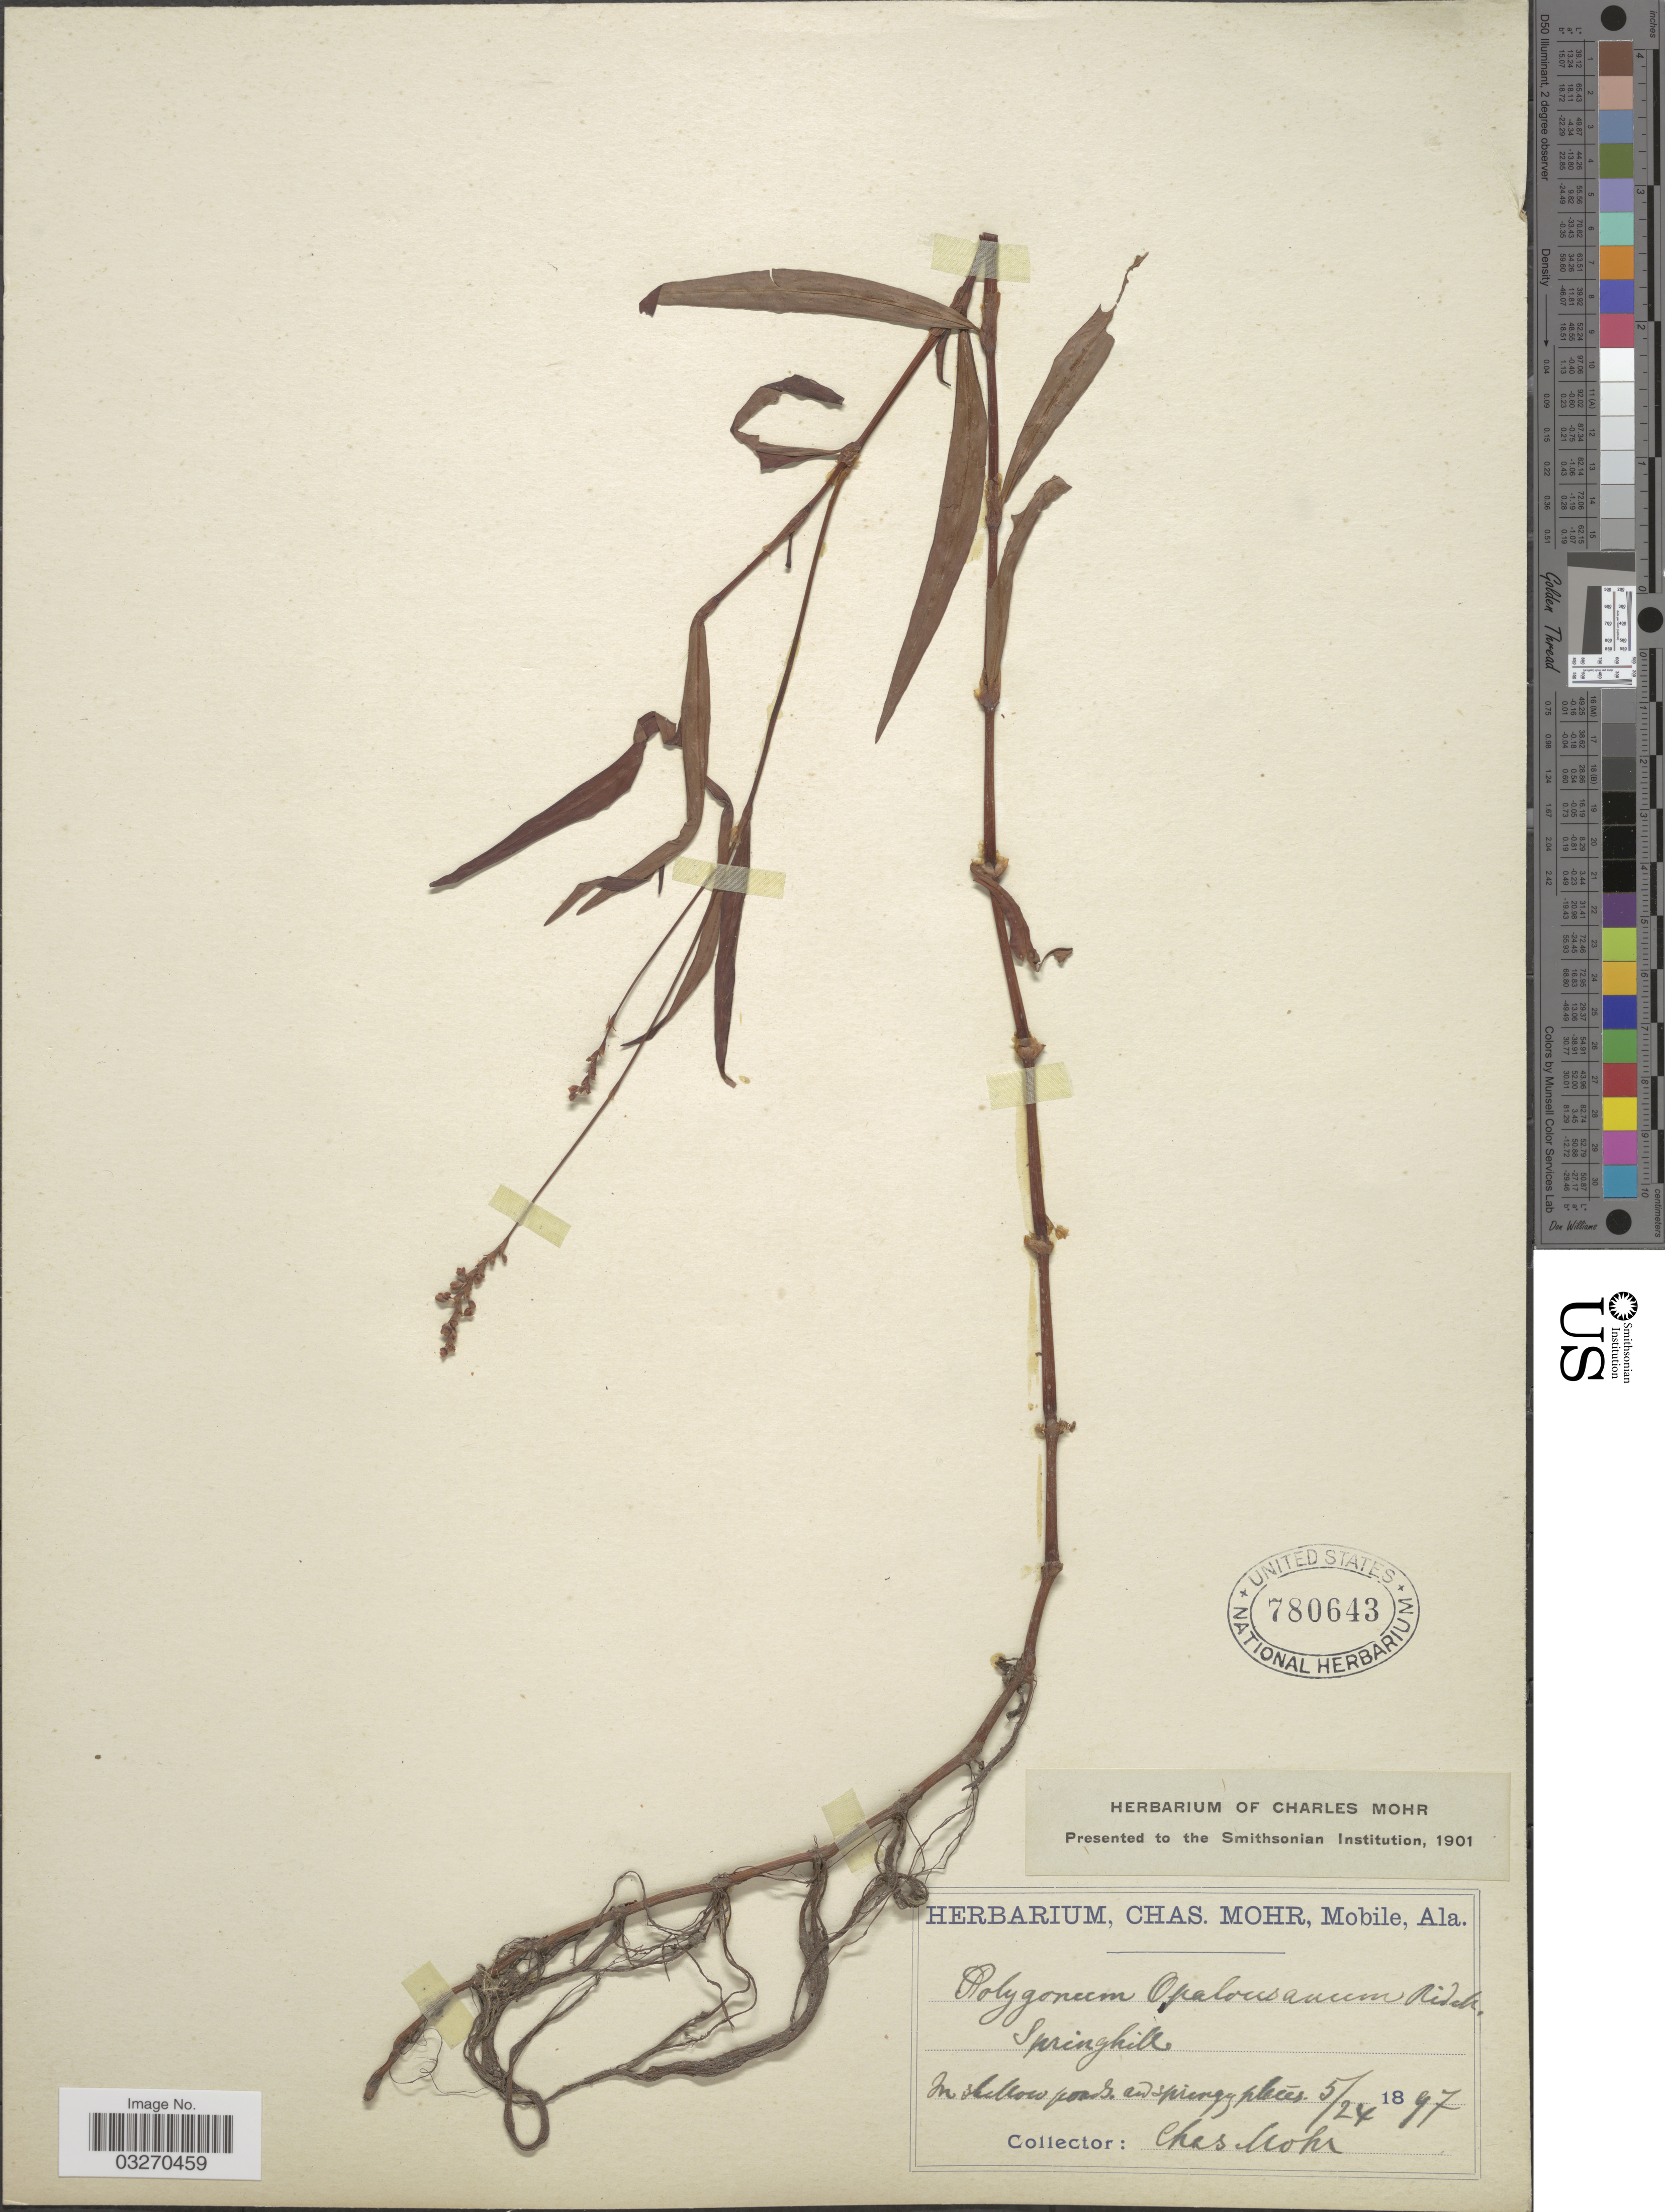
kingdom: Plantae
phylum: Tracheophyta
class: Magnoliopsida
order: Caryophyllales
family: Polygonaceae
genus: Persicaria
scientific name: Persicaria hydropiperoides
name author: (Michx.) Small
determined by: Atha, D. E.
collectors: C. Mohr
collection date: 1897-05-24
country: United States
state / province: Alabama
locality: Springhill.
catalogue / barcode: US 780643